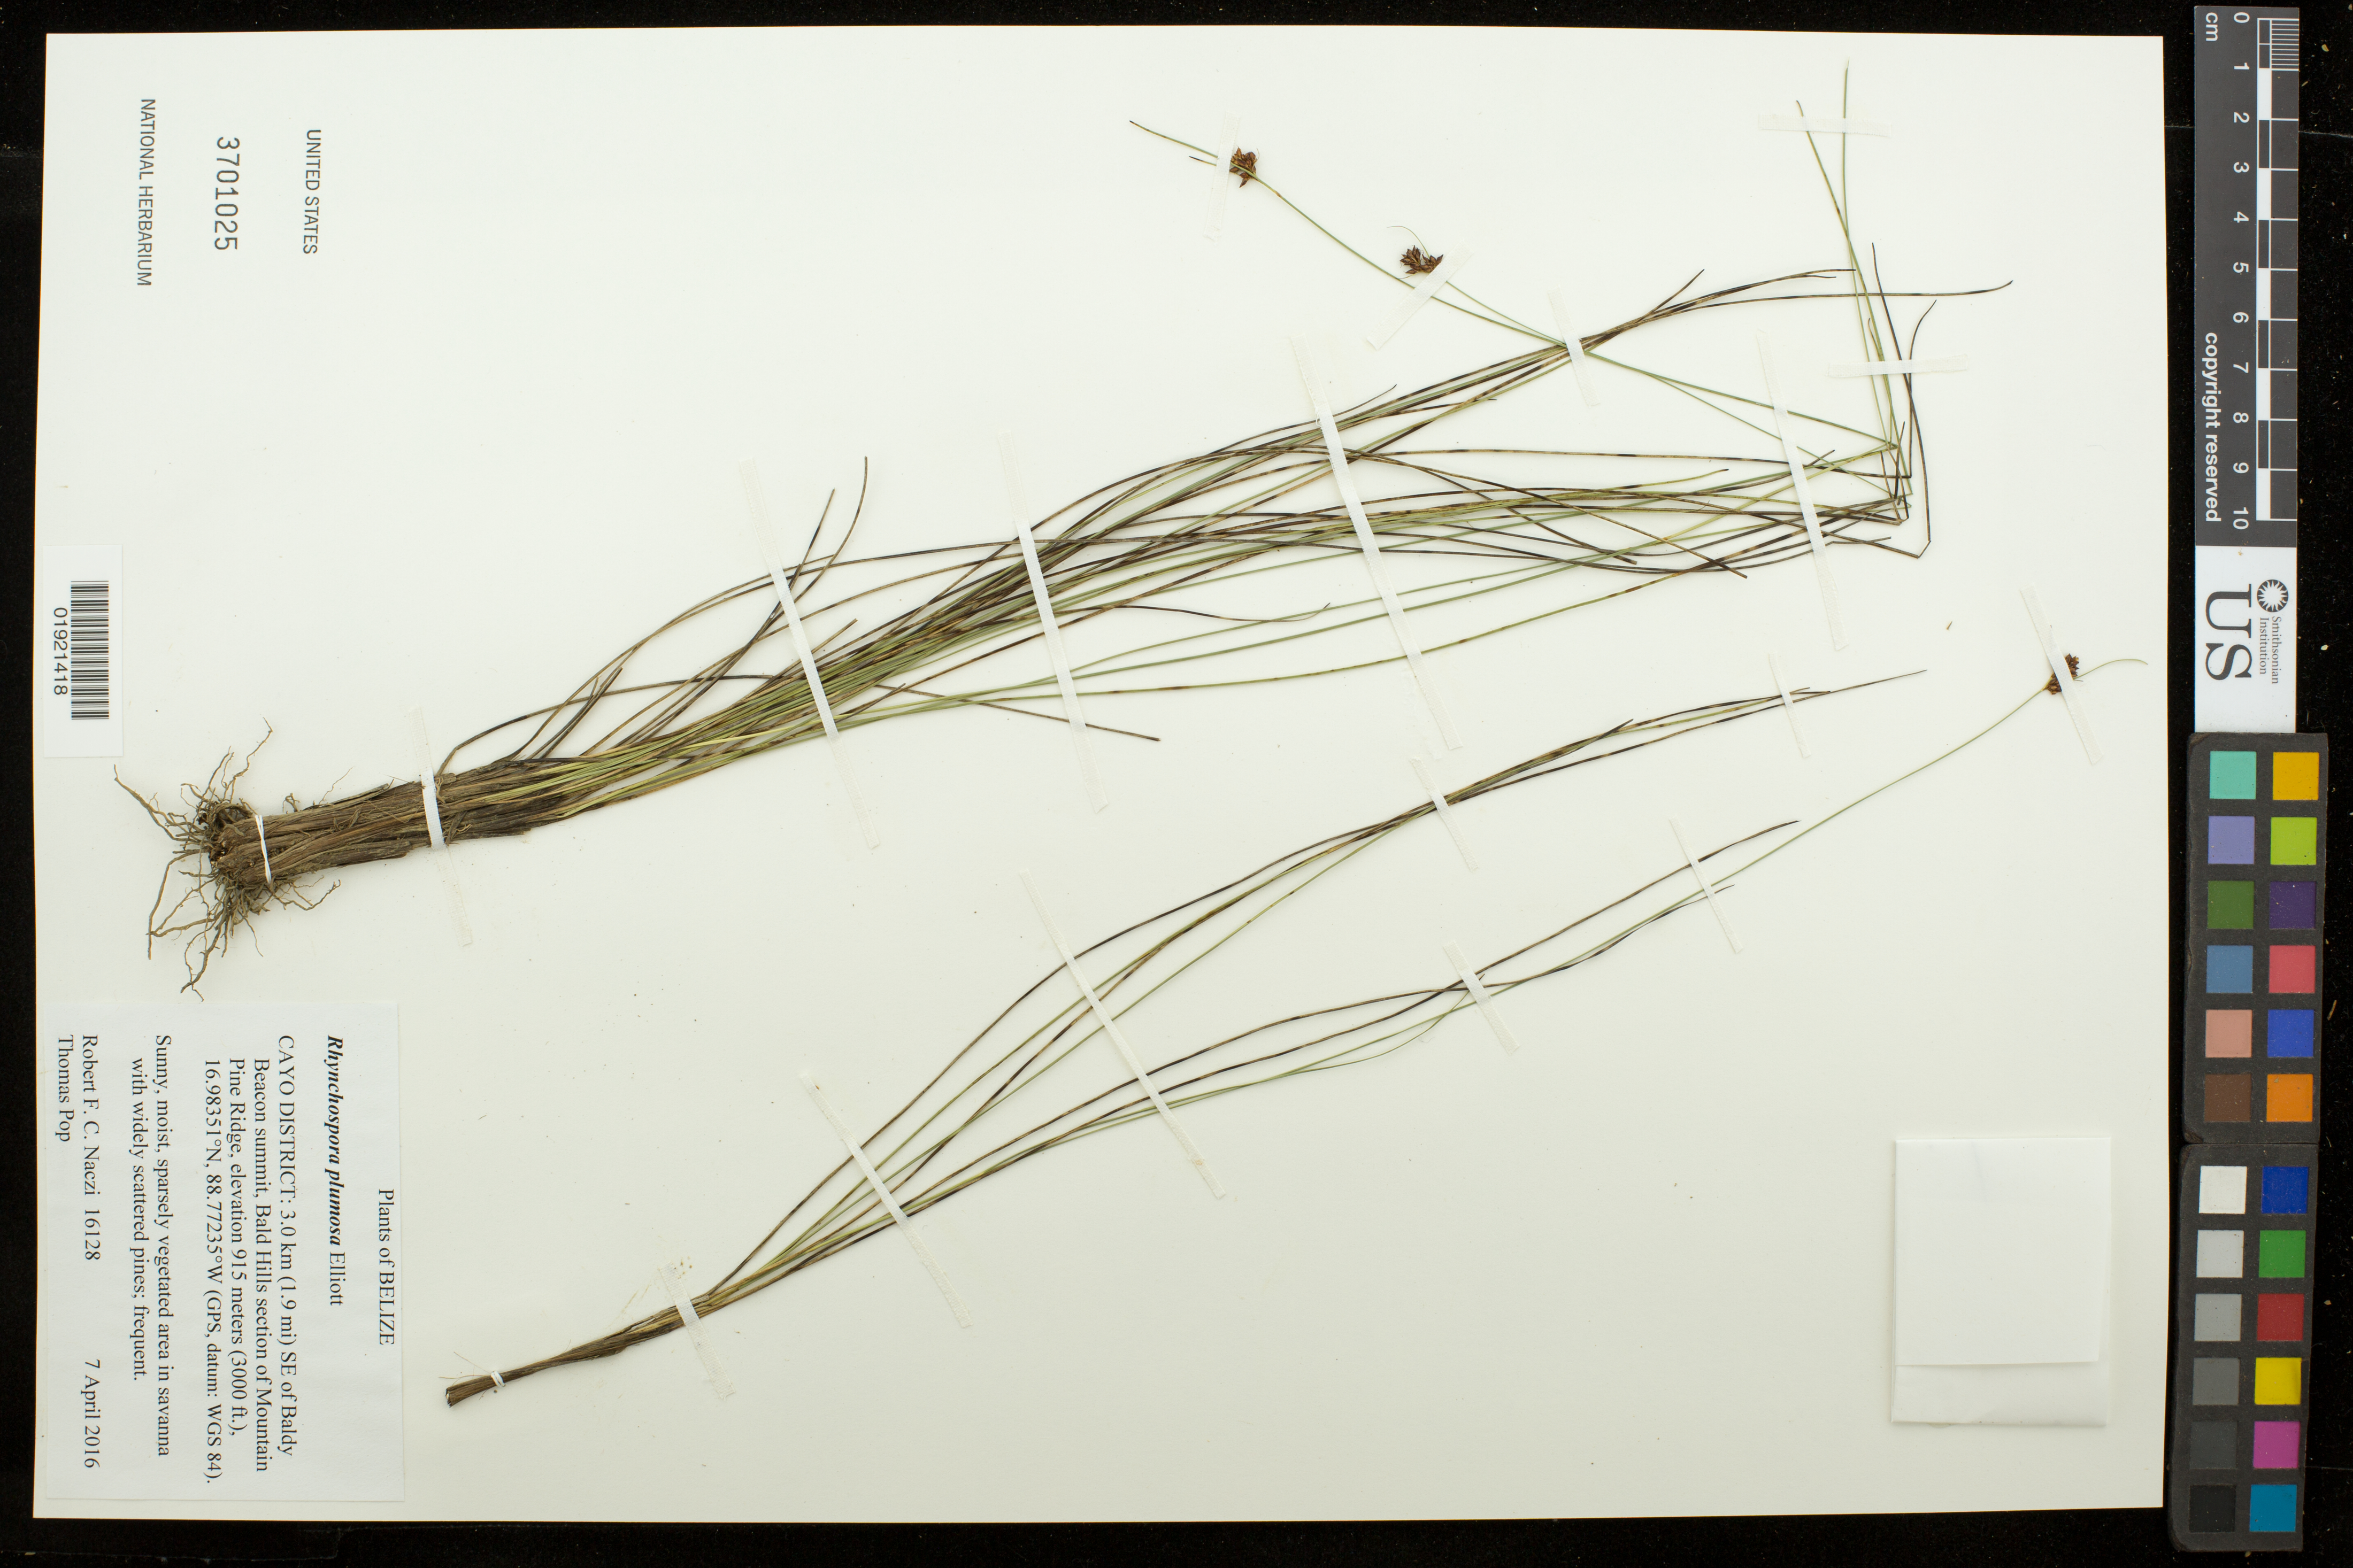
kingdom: Plantae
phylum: Tracheophyta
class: Liliopsida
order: Poales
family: Cyperaceae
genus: Rhynchospora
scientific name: Rhynchospora plumosa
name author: Elliott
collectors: R. F. C. Naczi & T. Pop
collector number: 16128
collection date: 2016-04-07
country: Belize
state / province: Cayo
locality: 3.0 km SE of Baldy Beacon Summit, Bald Hills section of Mountain Pine Ridge.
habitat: Sunny, moist, sparsely vegetated area in savanna with widely scattered pines; frequent.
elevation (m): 915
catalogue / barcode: US 3701025